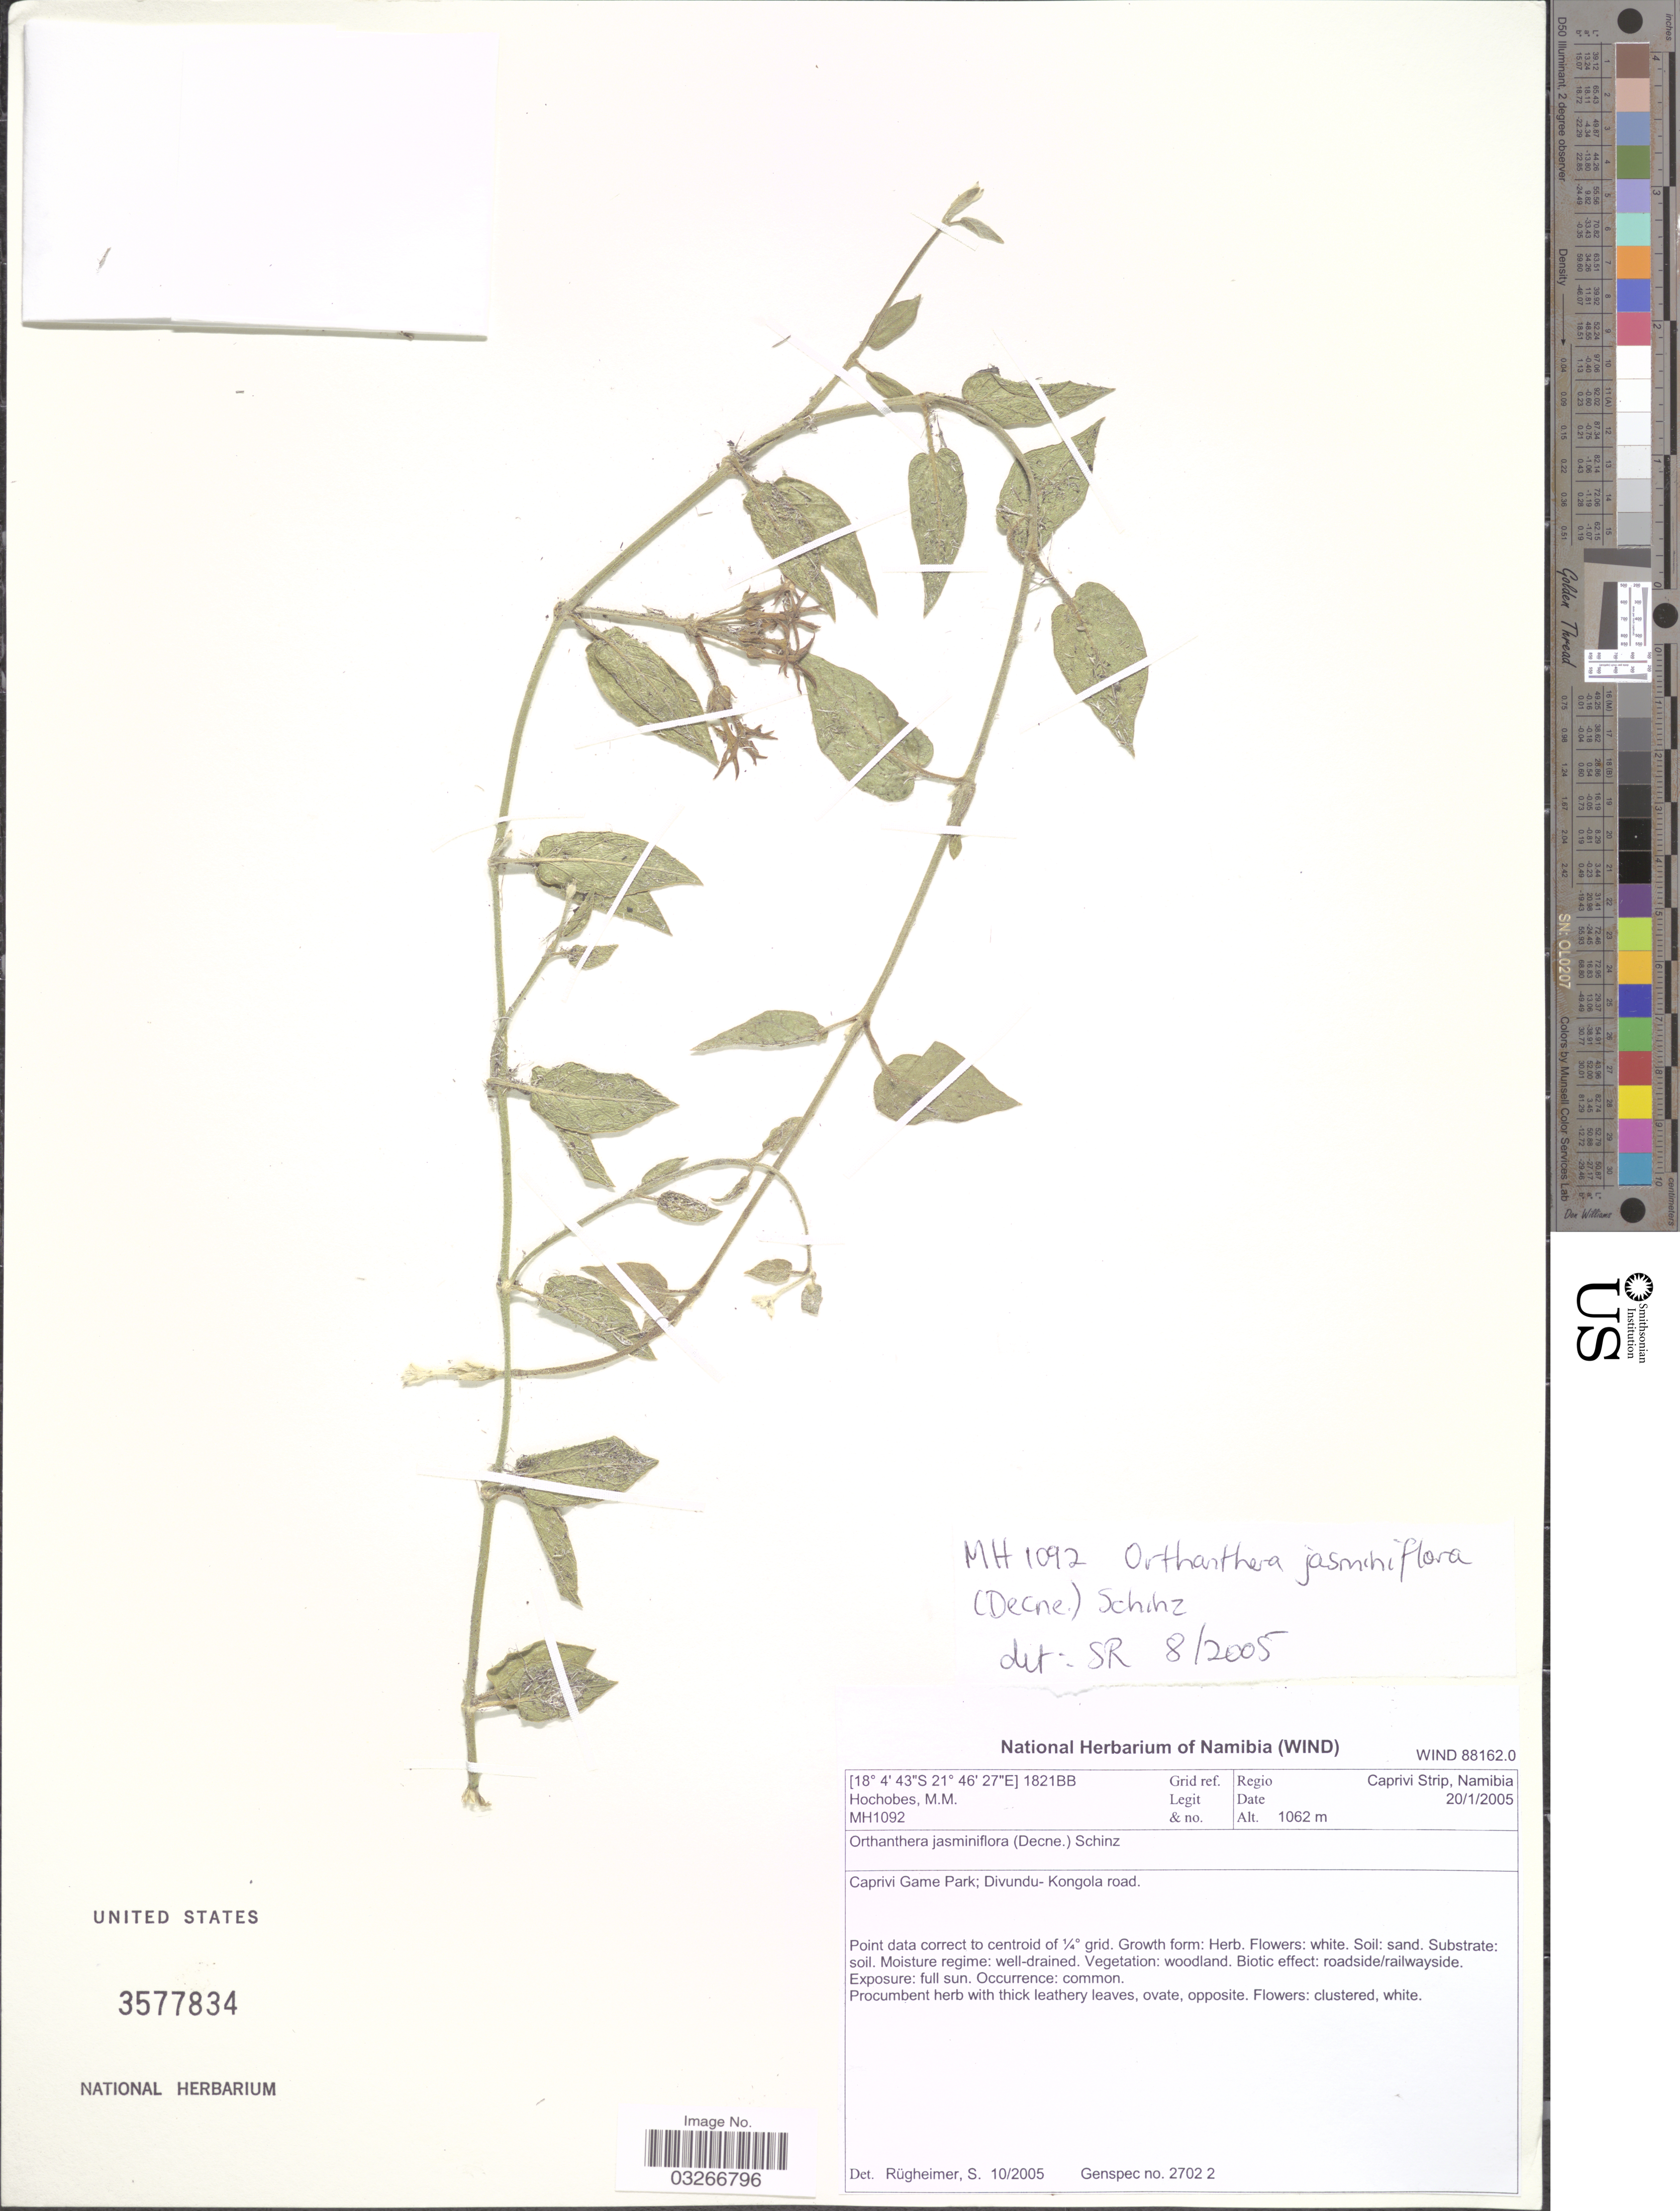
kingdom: Plantae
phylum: Tracheophyta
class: Magnoliopsida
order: Gentianales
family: Apocynaceae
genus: Orthanthera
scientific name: Orthanthera jasminiflora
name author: (Decne.) N.E. Br. ex Schinz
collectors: M. Hochobes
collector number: MH1092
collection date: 2005-01-20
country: Namibia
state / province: Caprivi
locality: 1821BB Grid ref., Regio Caprivi Strip, Caprivi Game Park; Divundu-Kongola road.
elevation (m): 1062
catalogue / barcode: US 3577834